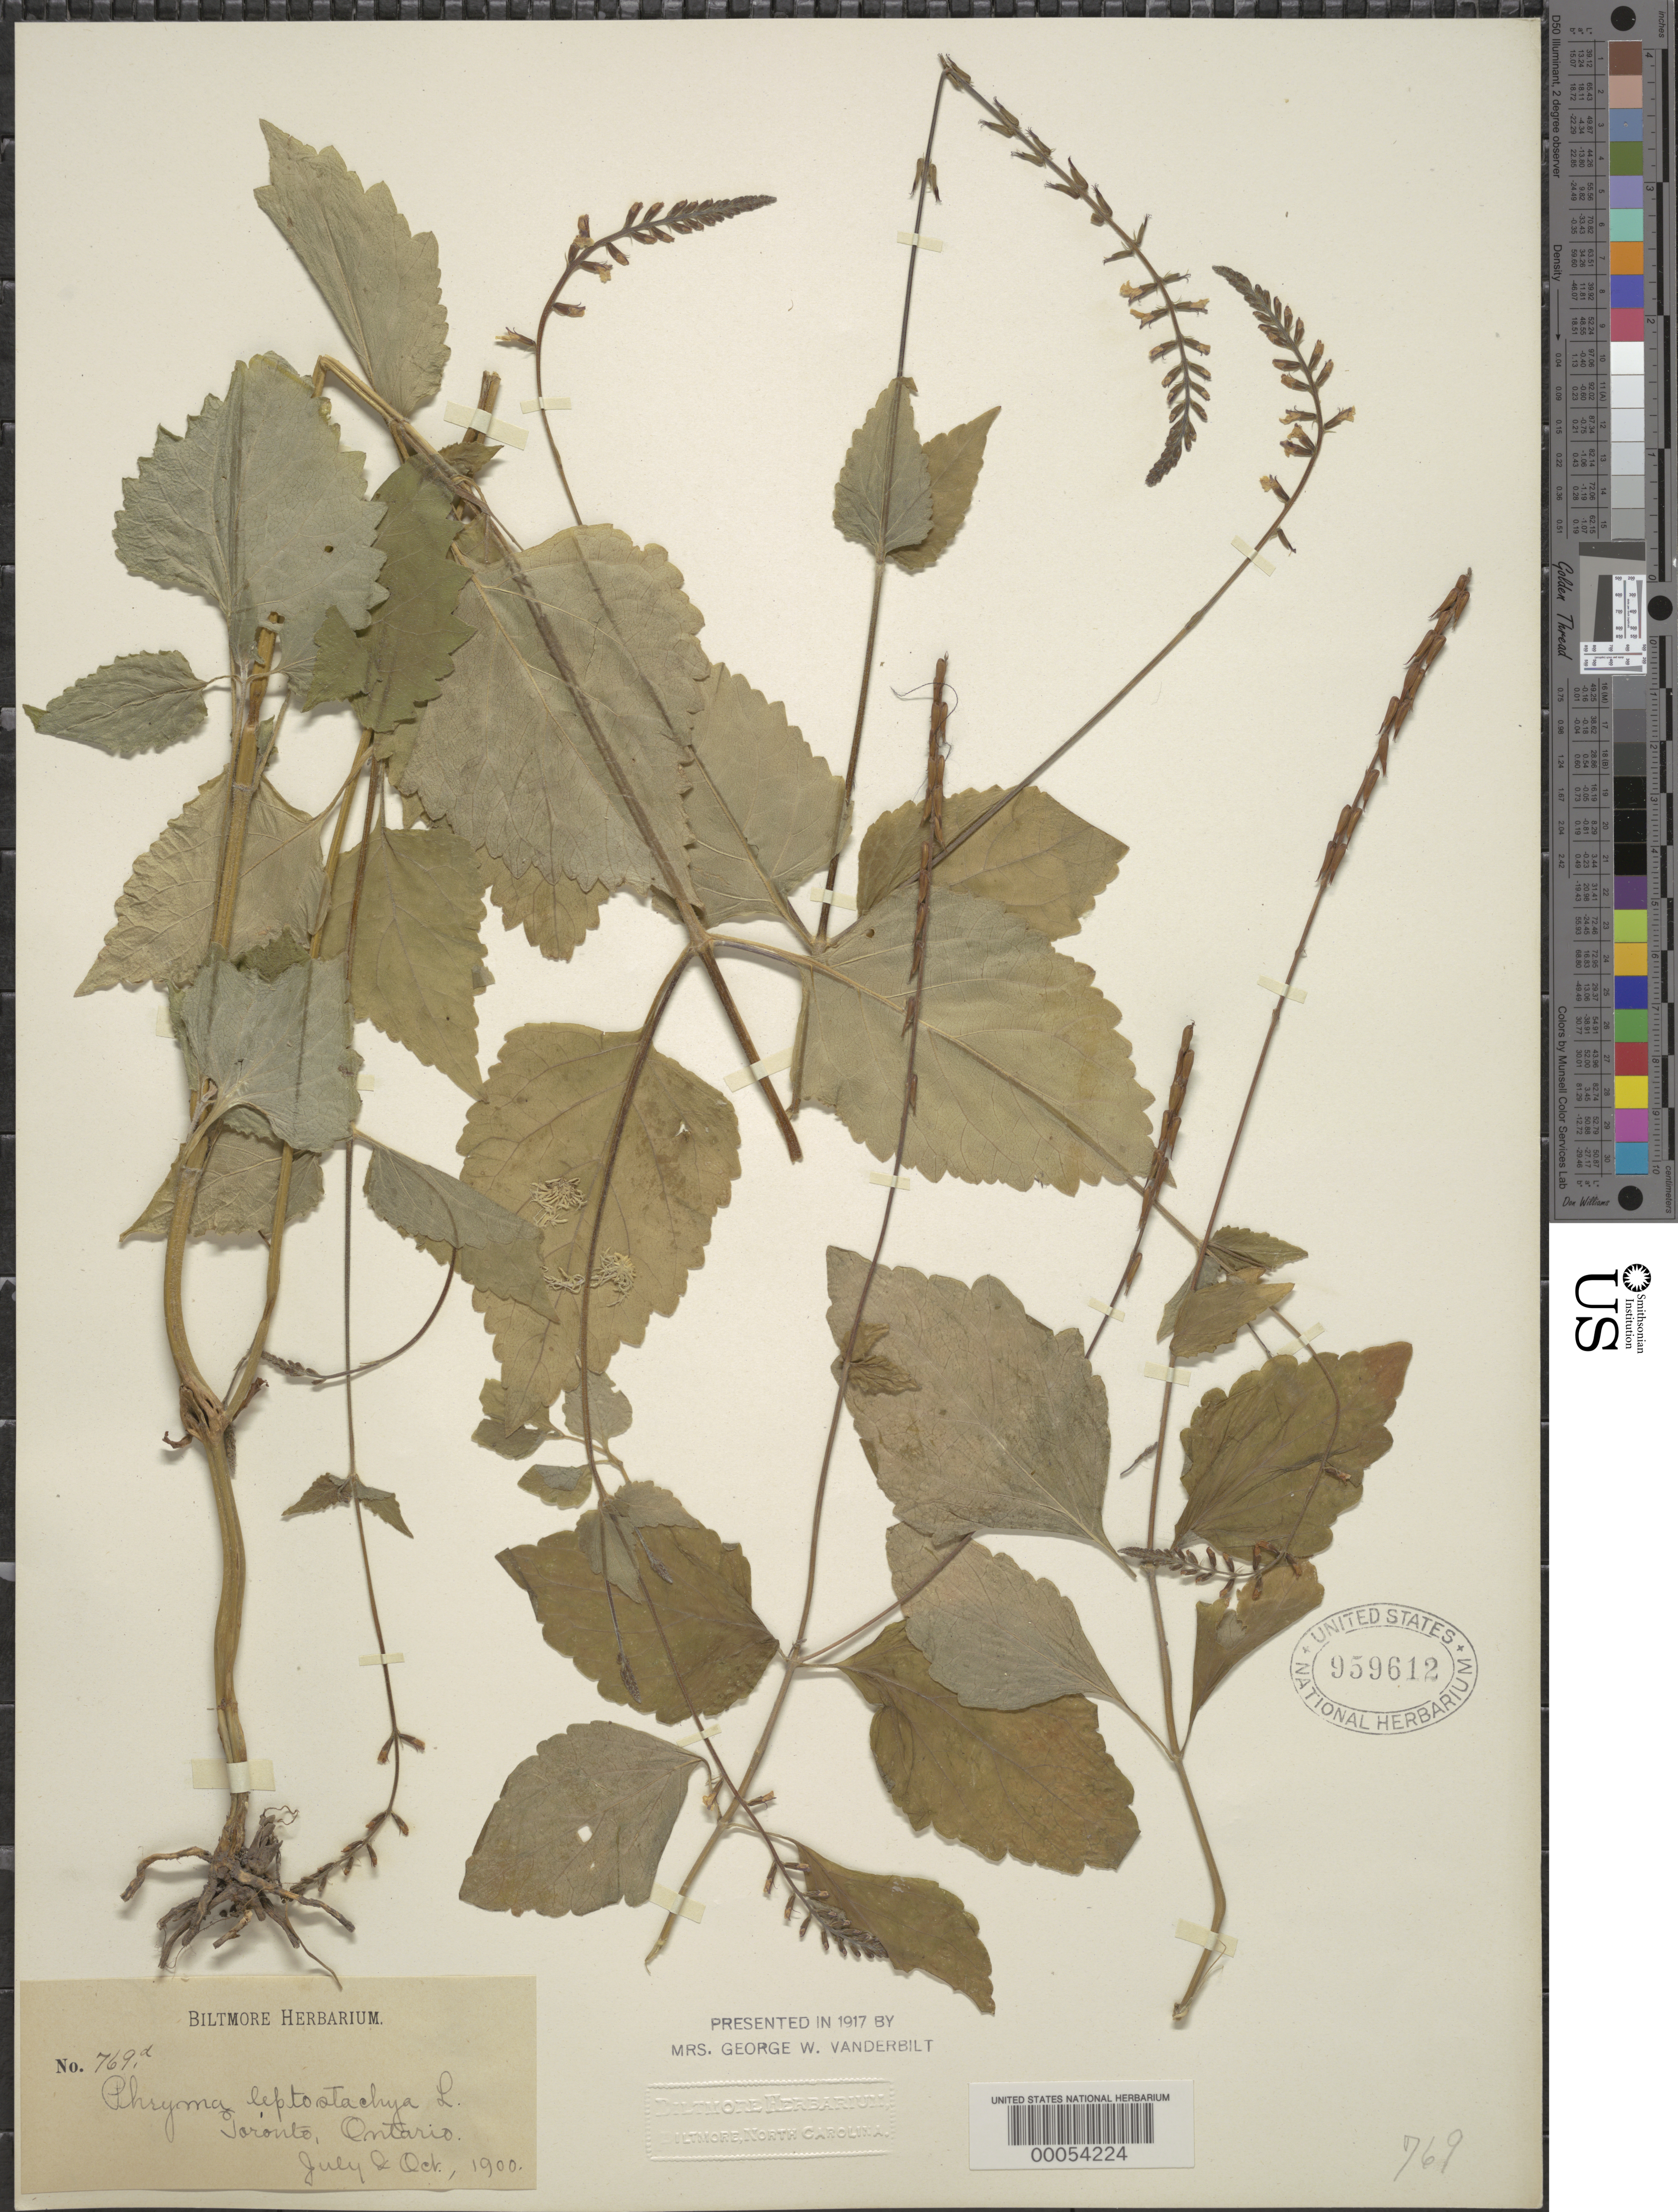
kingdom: Plantae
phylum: Tracheophyta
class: Magnoliopsida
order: Lamiales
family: Phrymaceae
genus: Phryma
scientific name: Phryma leptostachya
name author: L.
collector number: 769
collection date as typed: Jul 1900 and -- Oct 1900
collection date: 1900-07,1900-10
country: Canada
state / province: Ontario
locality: Toronto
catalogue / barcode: US 959612